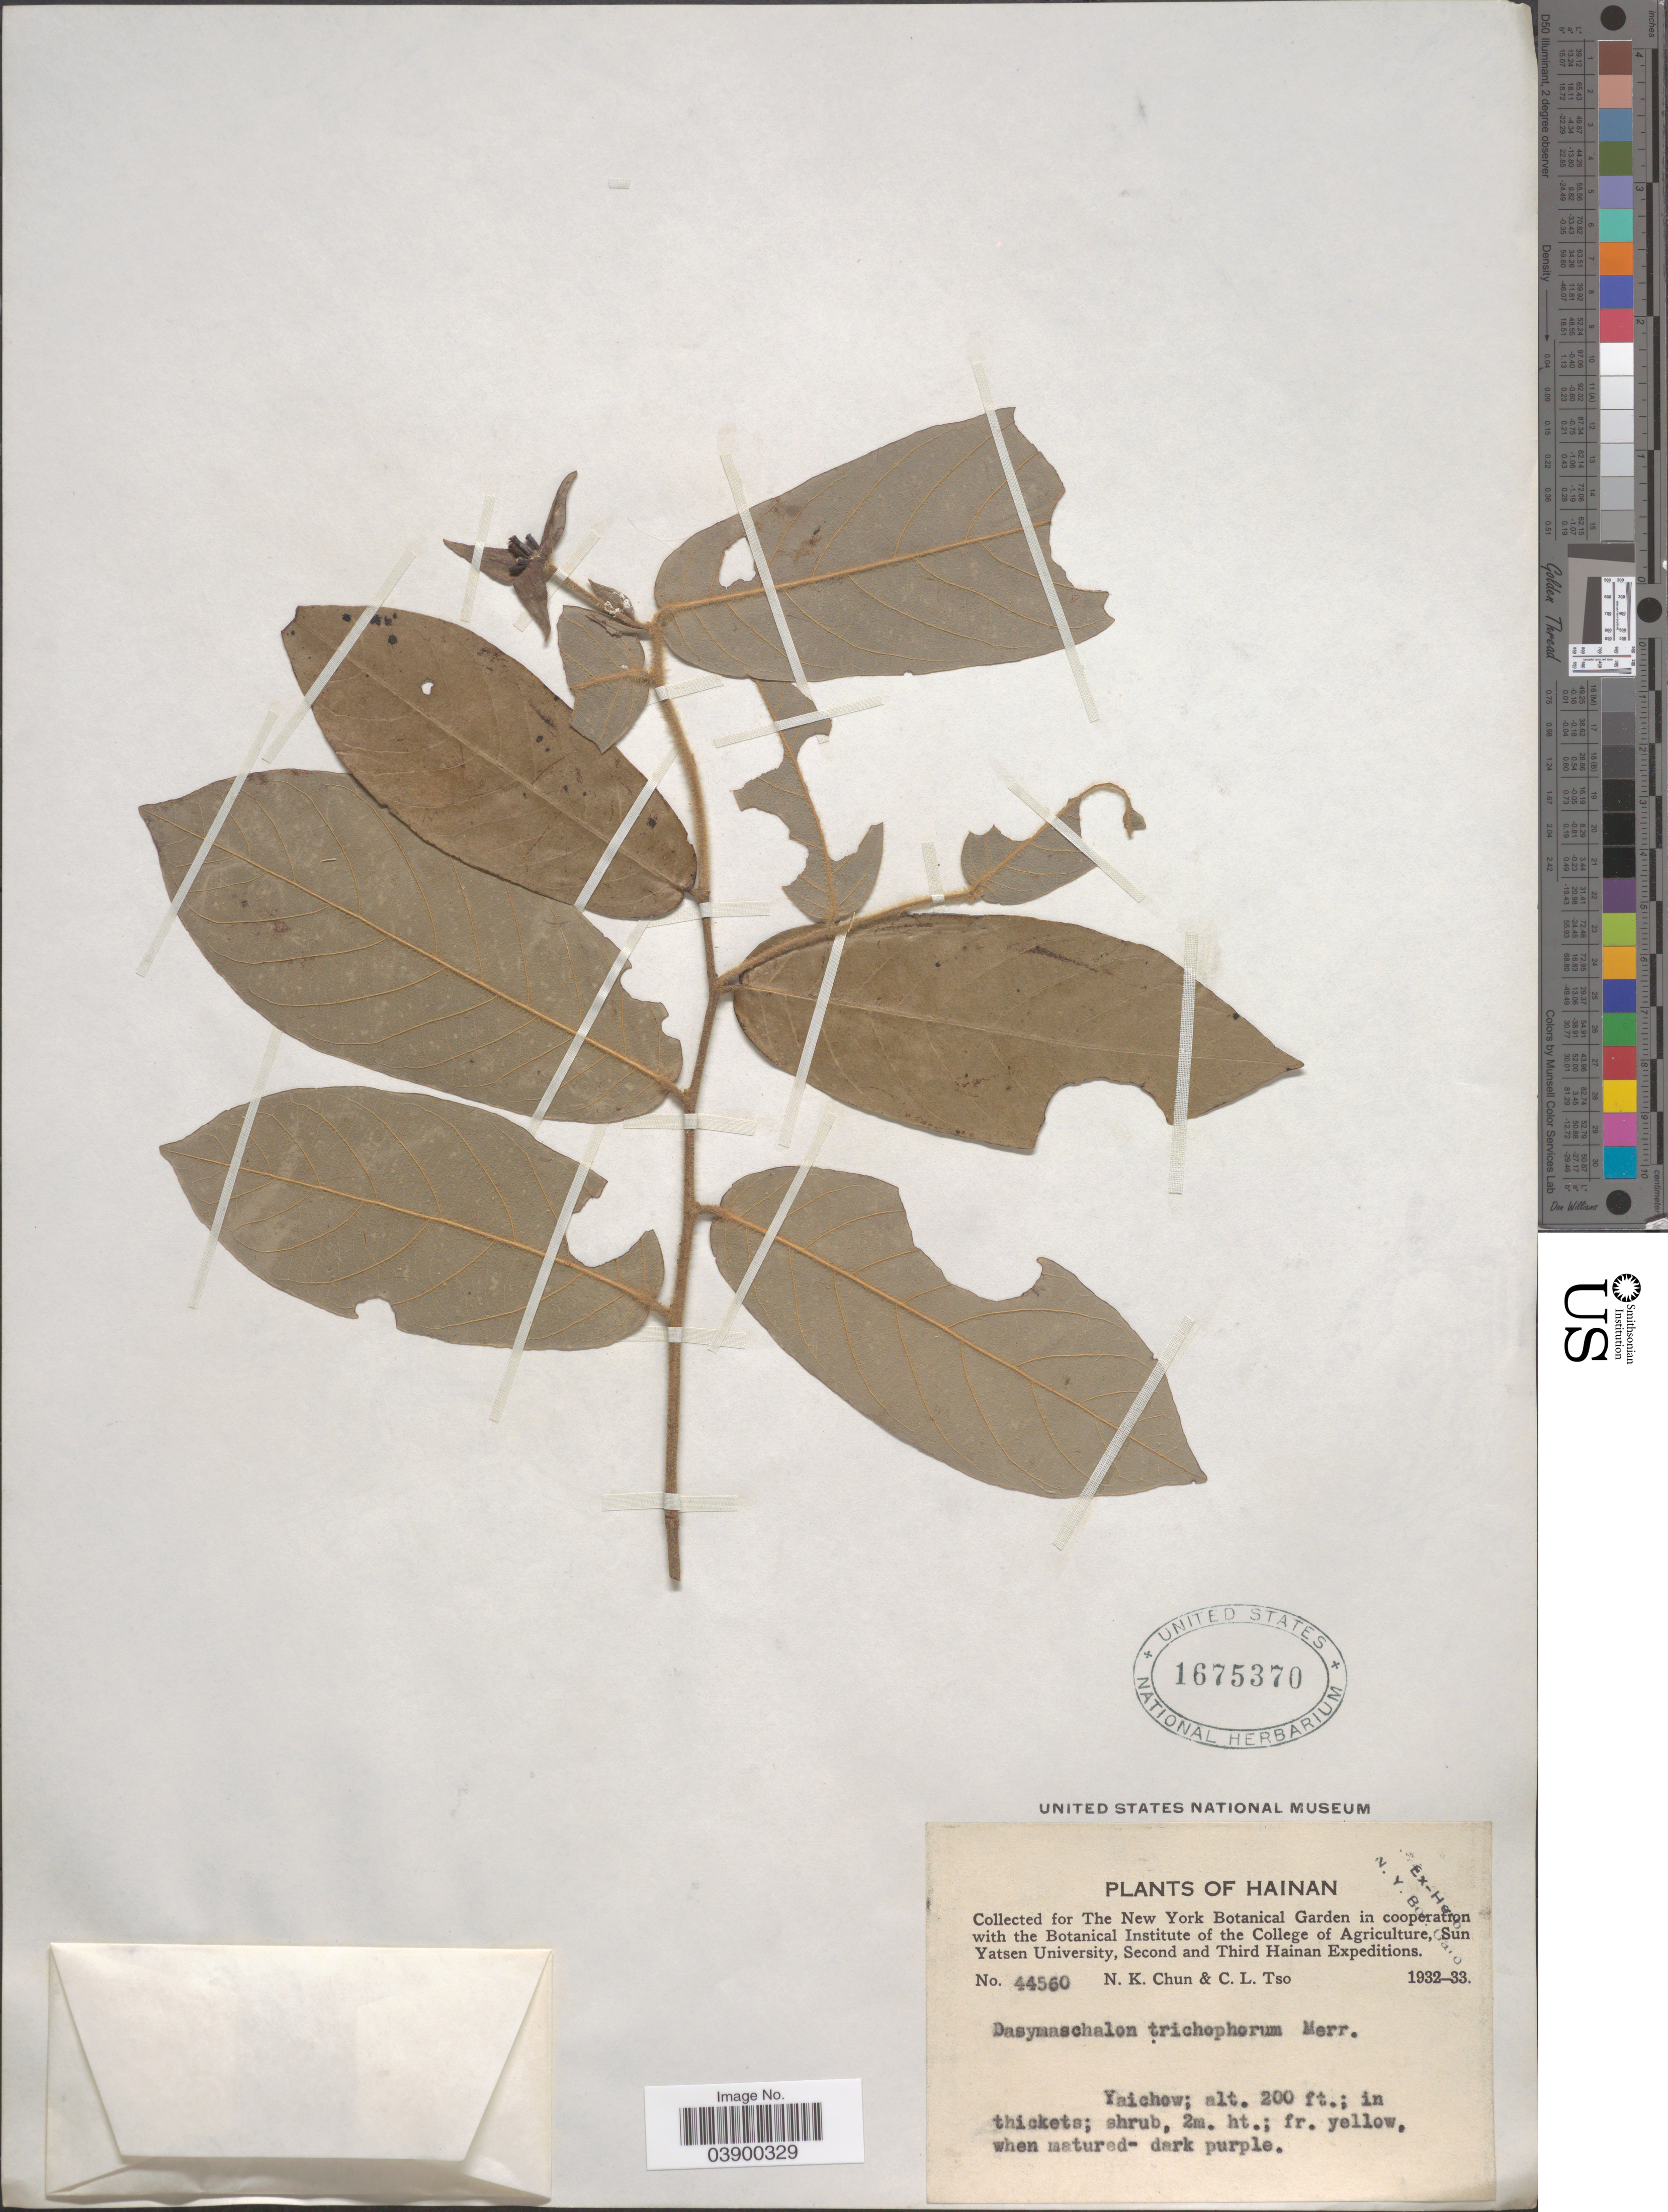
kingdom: Plantae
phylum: Tracheophyta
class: Magnoliopsida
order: Magnoliales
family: Annonaceae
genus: Dasymaschalon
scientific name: Dasymaschalon trichophorum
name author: Merr.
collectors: N. K. Chun & C. Tso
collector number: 44560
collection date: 1932/1933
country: China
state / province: Hainan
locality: Yaichow.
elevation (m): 61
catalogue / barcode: US 1675370